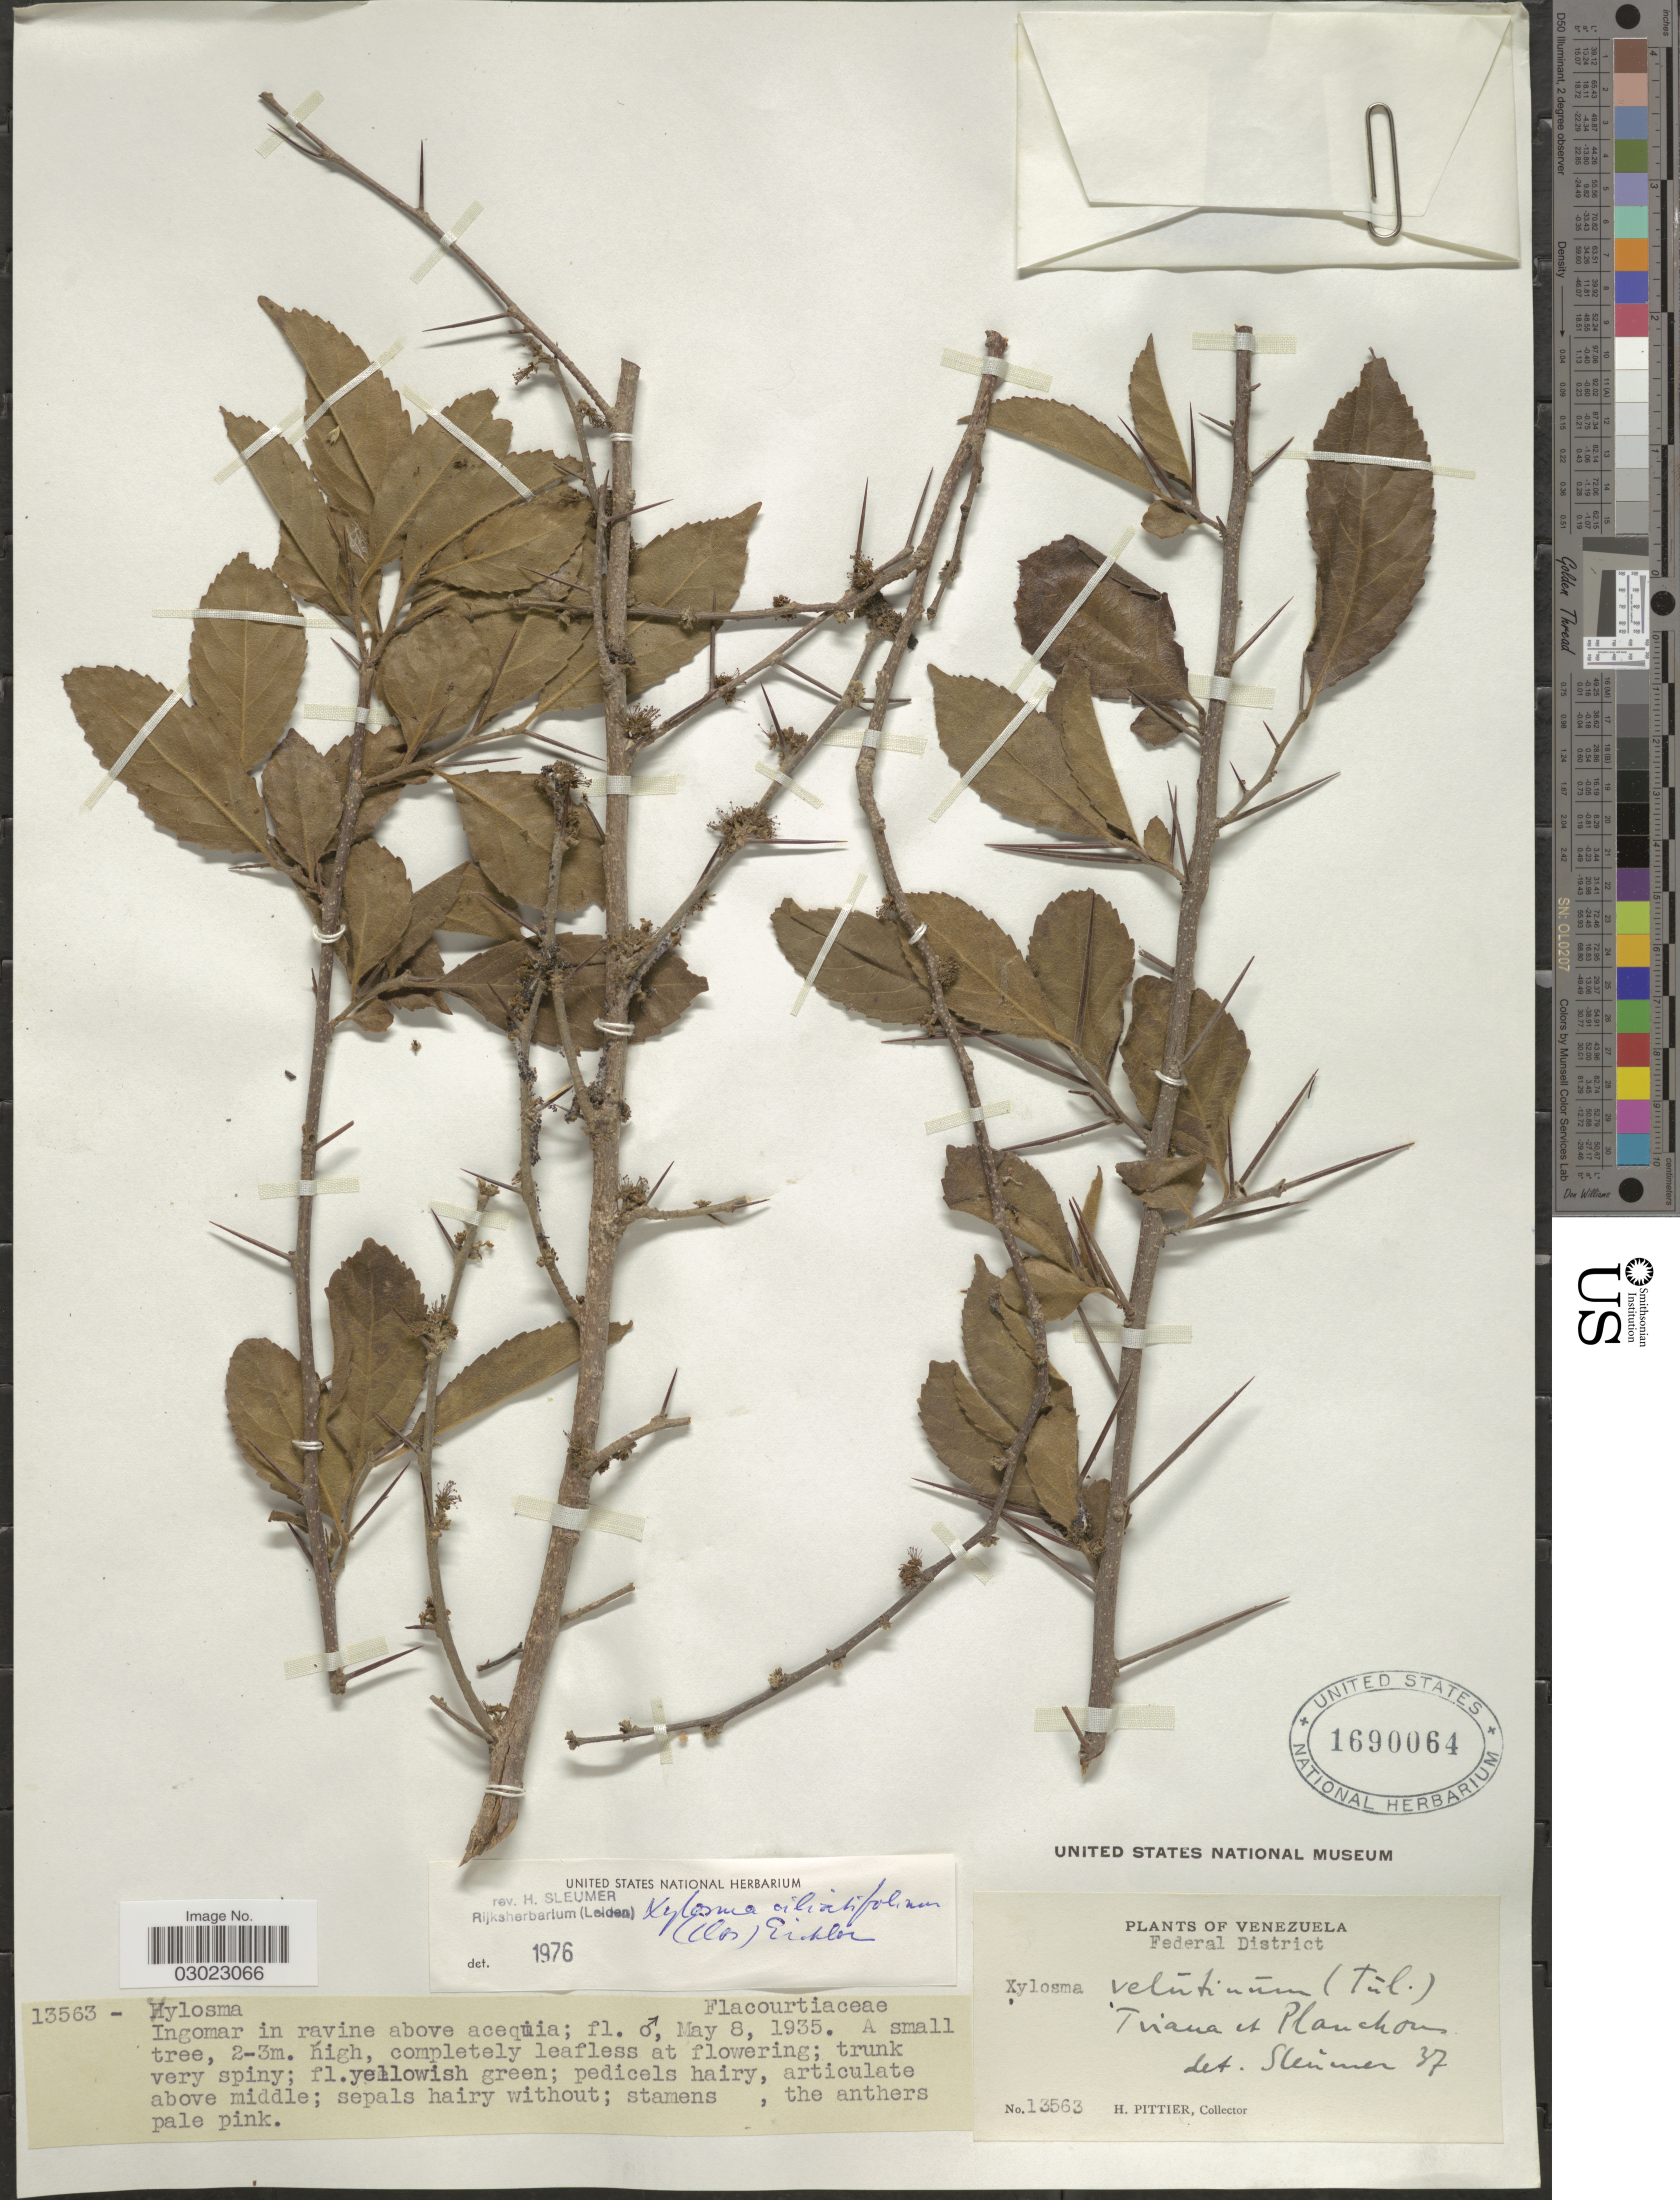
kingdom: Plantae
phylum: Tracheophyta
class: Magnoliopsida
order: Malpighiales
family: Salicaceae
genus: Xylosma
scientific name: Xylosma velutina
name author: (Tul.) Triana & Planch.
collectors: H. F. Pittier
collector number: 13563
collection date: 1935-05-08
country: Venezuela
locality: Federal District. Ingomar in ravine above acequia.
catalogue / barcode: US 1690064